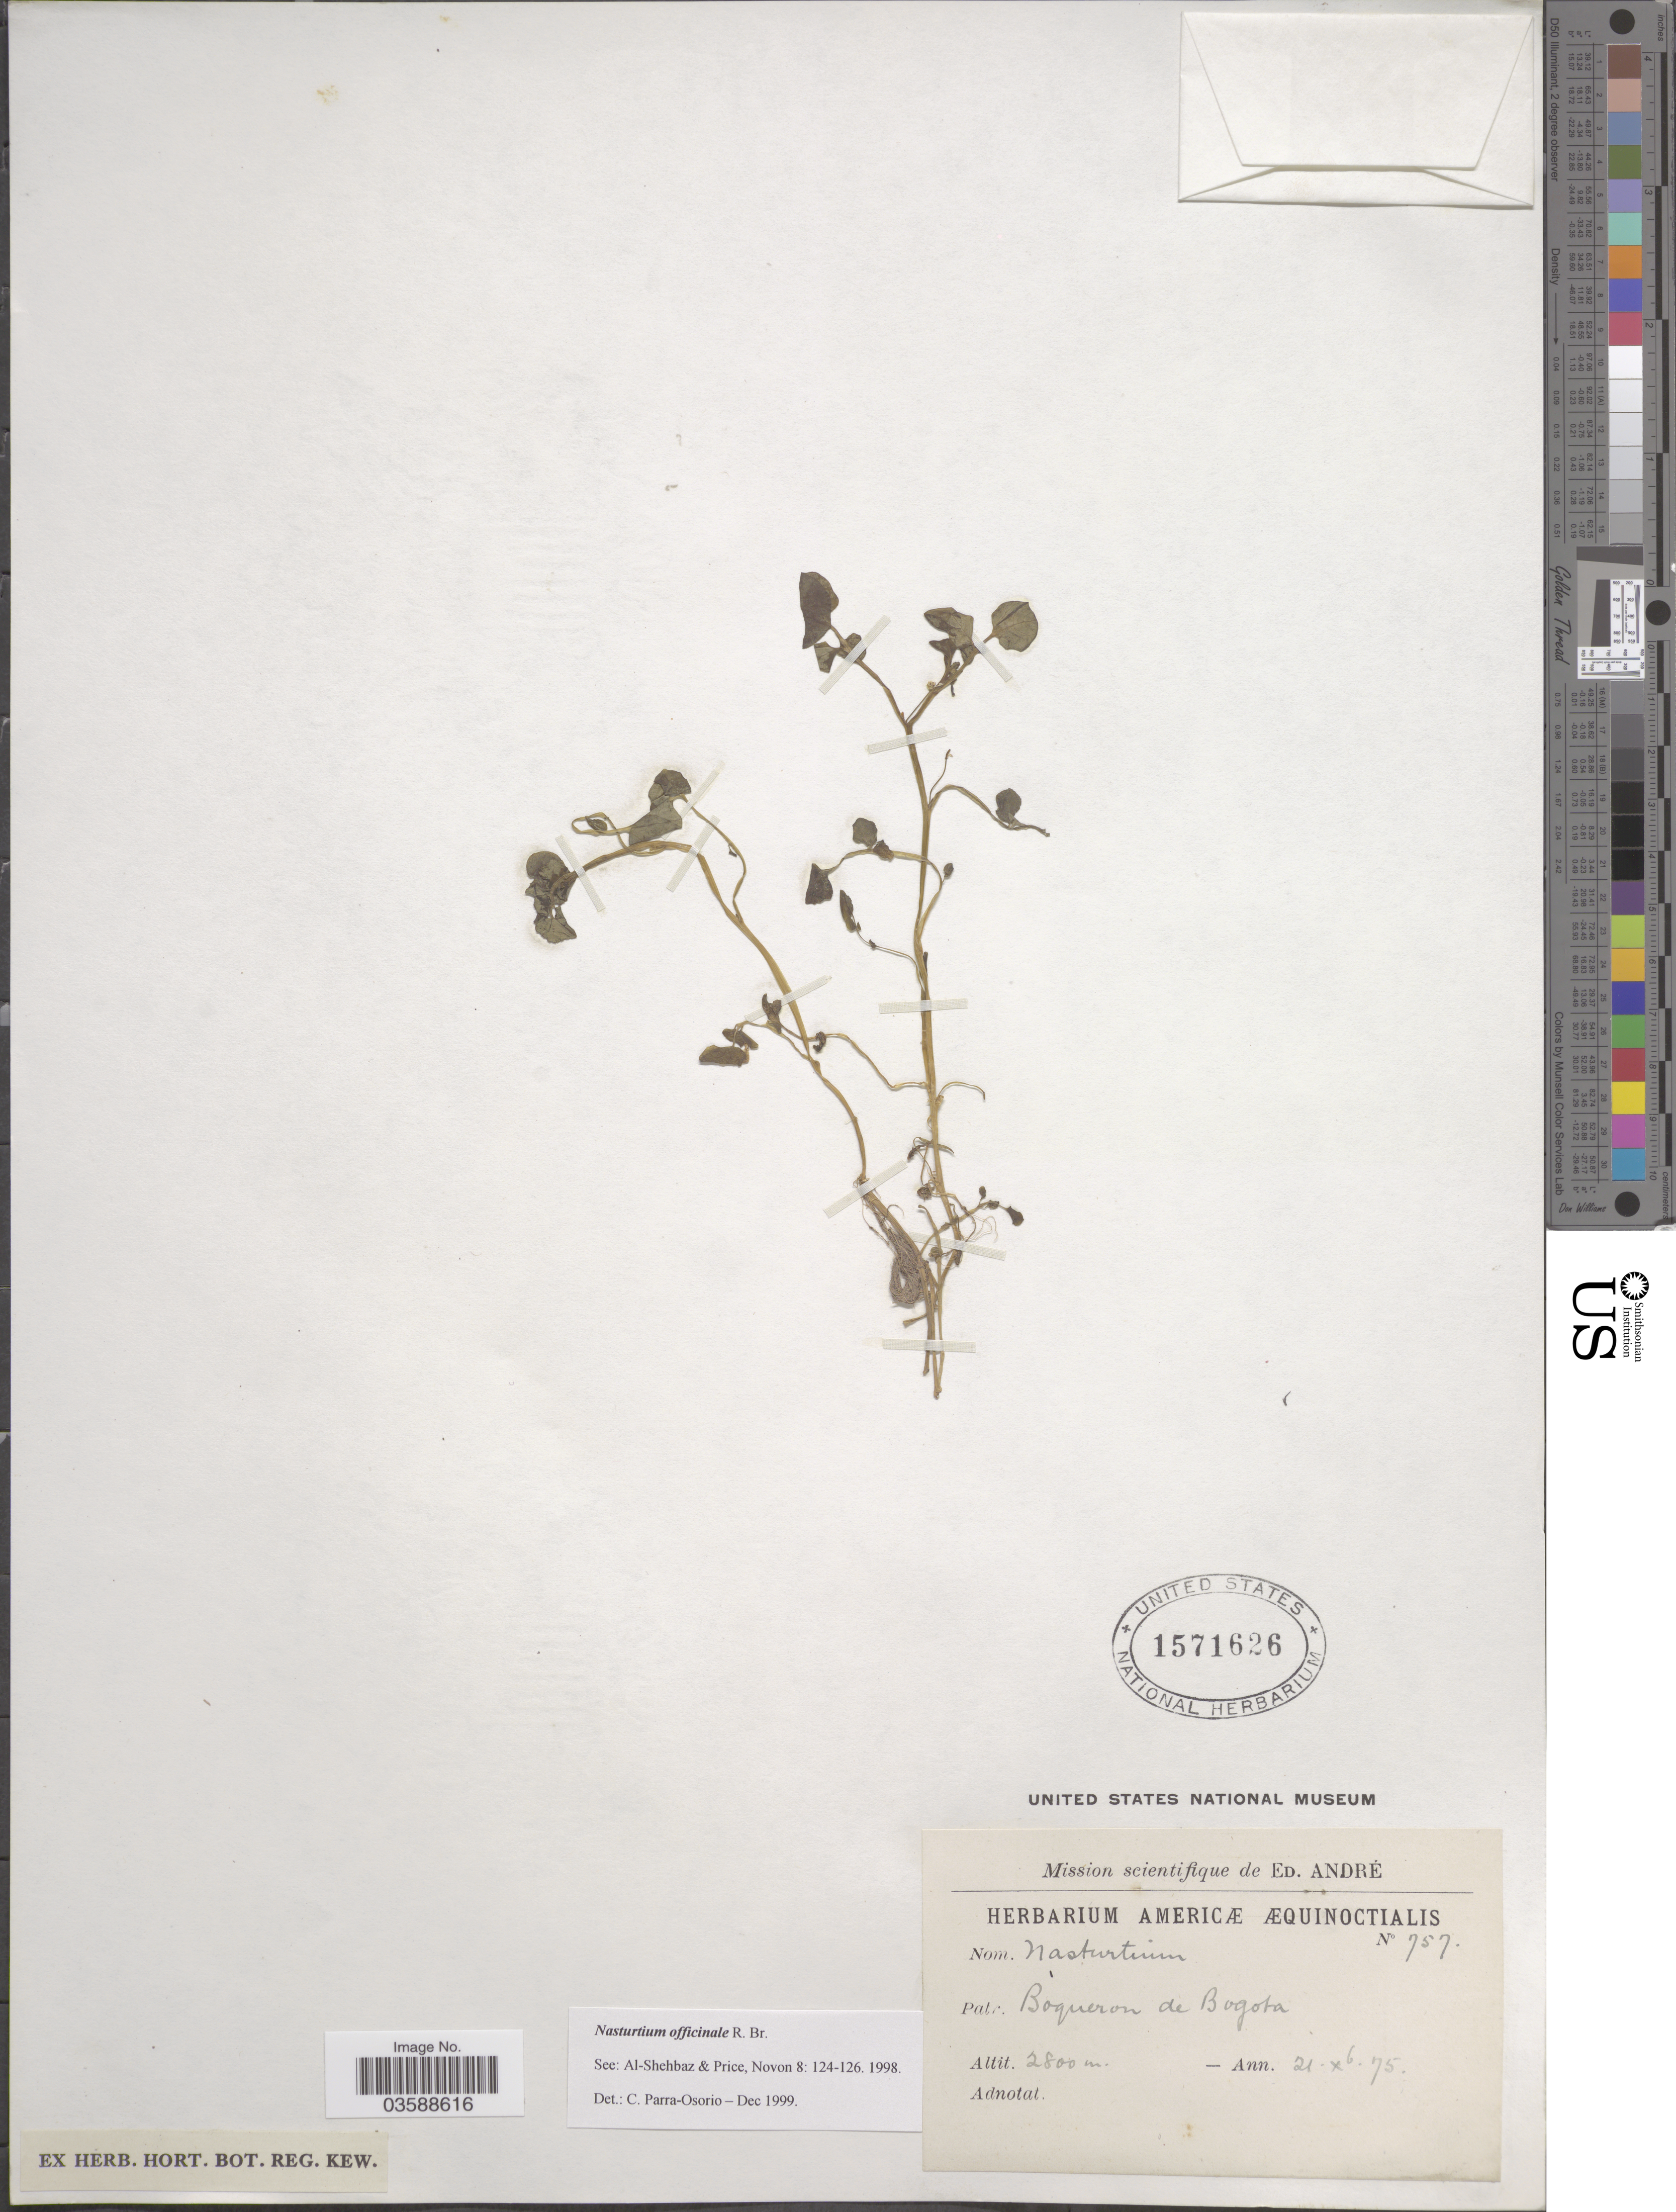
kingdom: Plantae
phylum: Tracheophyta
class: Magnoliopsida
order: Brassicales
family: Brassicaceae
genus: Nasturtium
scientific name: Nasturtium officinale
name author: R. Br.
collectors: É. F. André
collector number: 757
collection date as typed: Transcribed d/m/y: 21/6/75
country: Colombia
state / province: Bogota D.C.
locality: Boqueron de Bogota.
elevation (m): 2800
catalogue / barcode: US 1571626